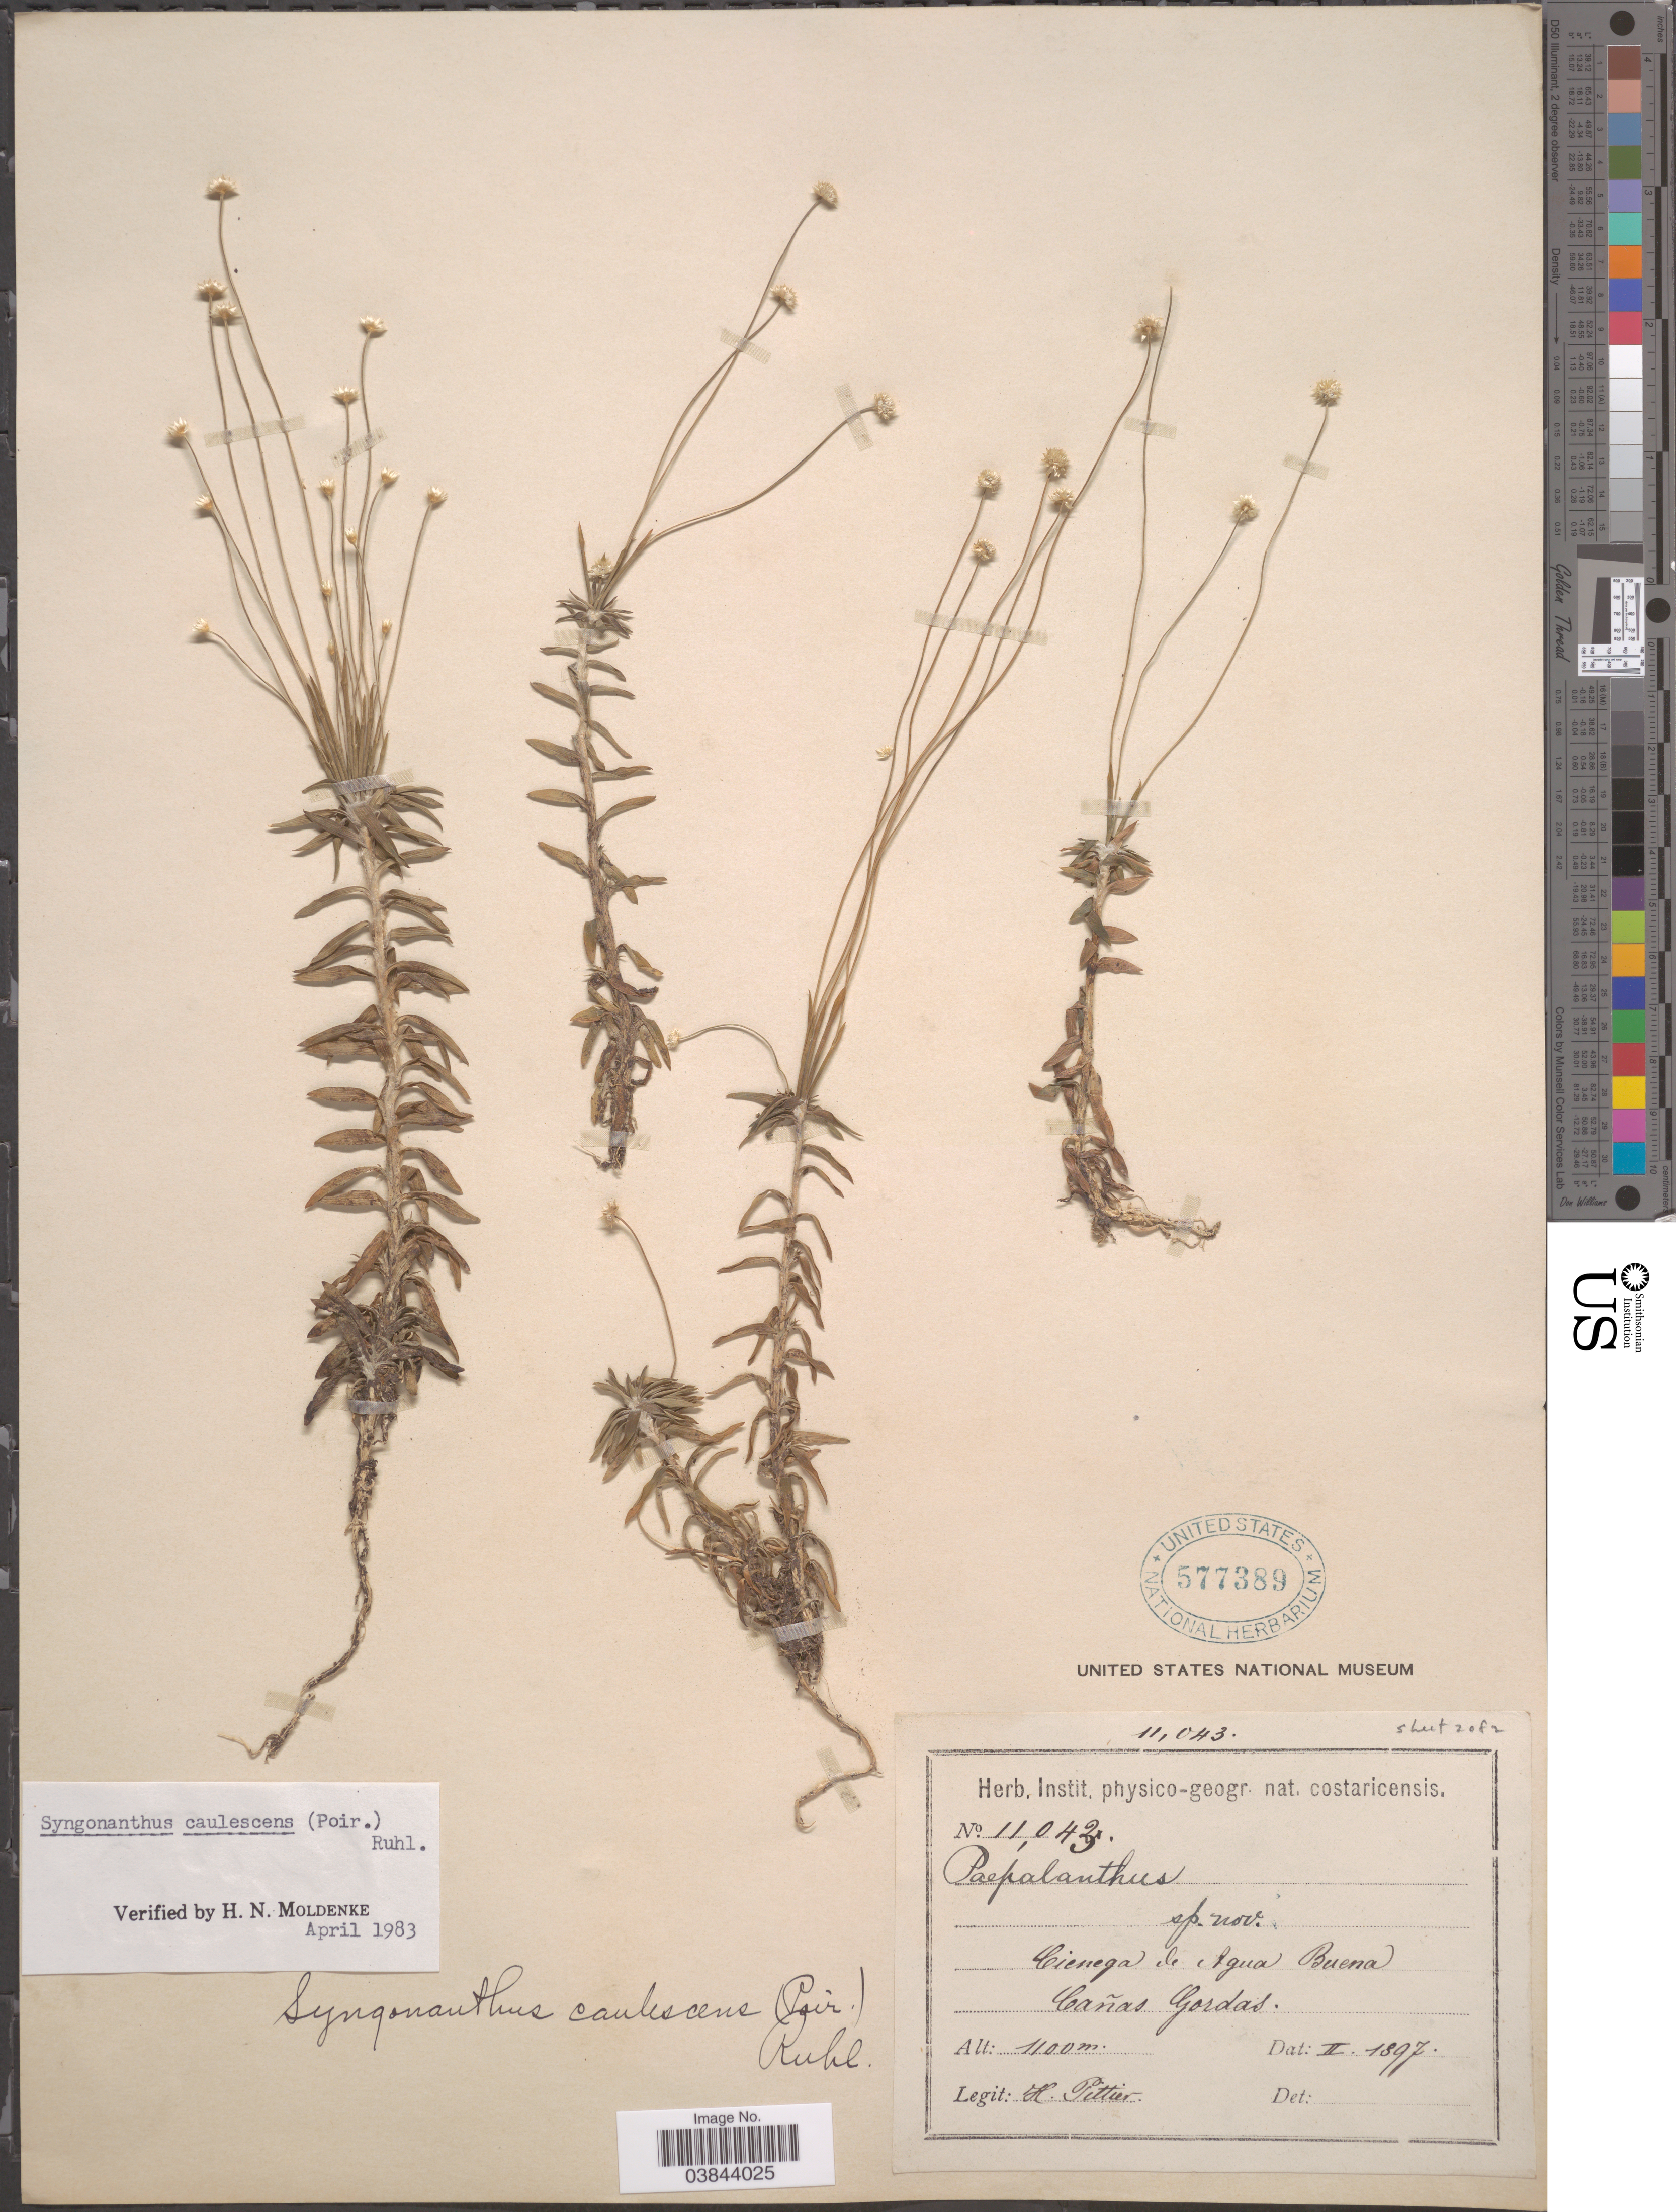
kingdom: Plantae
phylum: Tracheophyta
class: Liliopsida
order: Poales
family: Eriocaulaceae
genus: Syngonanthus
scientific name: Syngonanthus caulescens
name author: (Poir.) Ruhland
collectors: H. F. Pittier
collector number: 11043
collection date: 1897-02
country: Costa Rica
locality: Cienega de Agua Buena. Cañas Gordas.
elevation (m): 1100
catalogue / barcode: US 577389